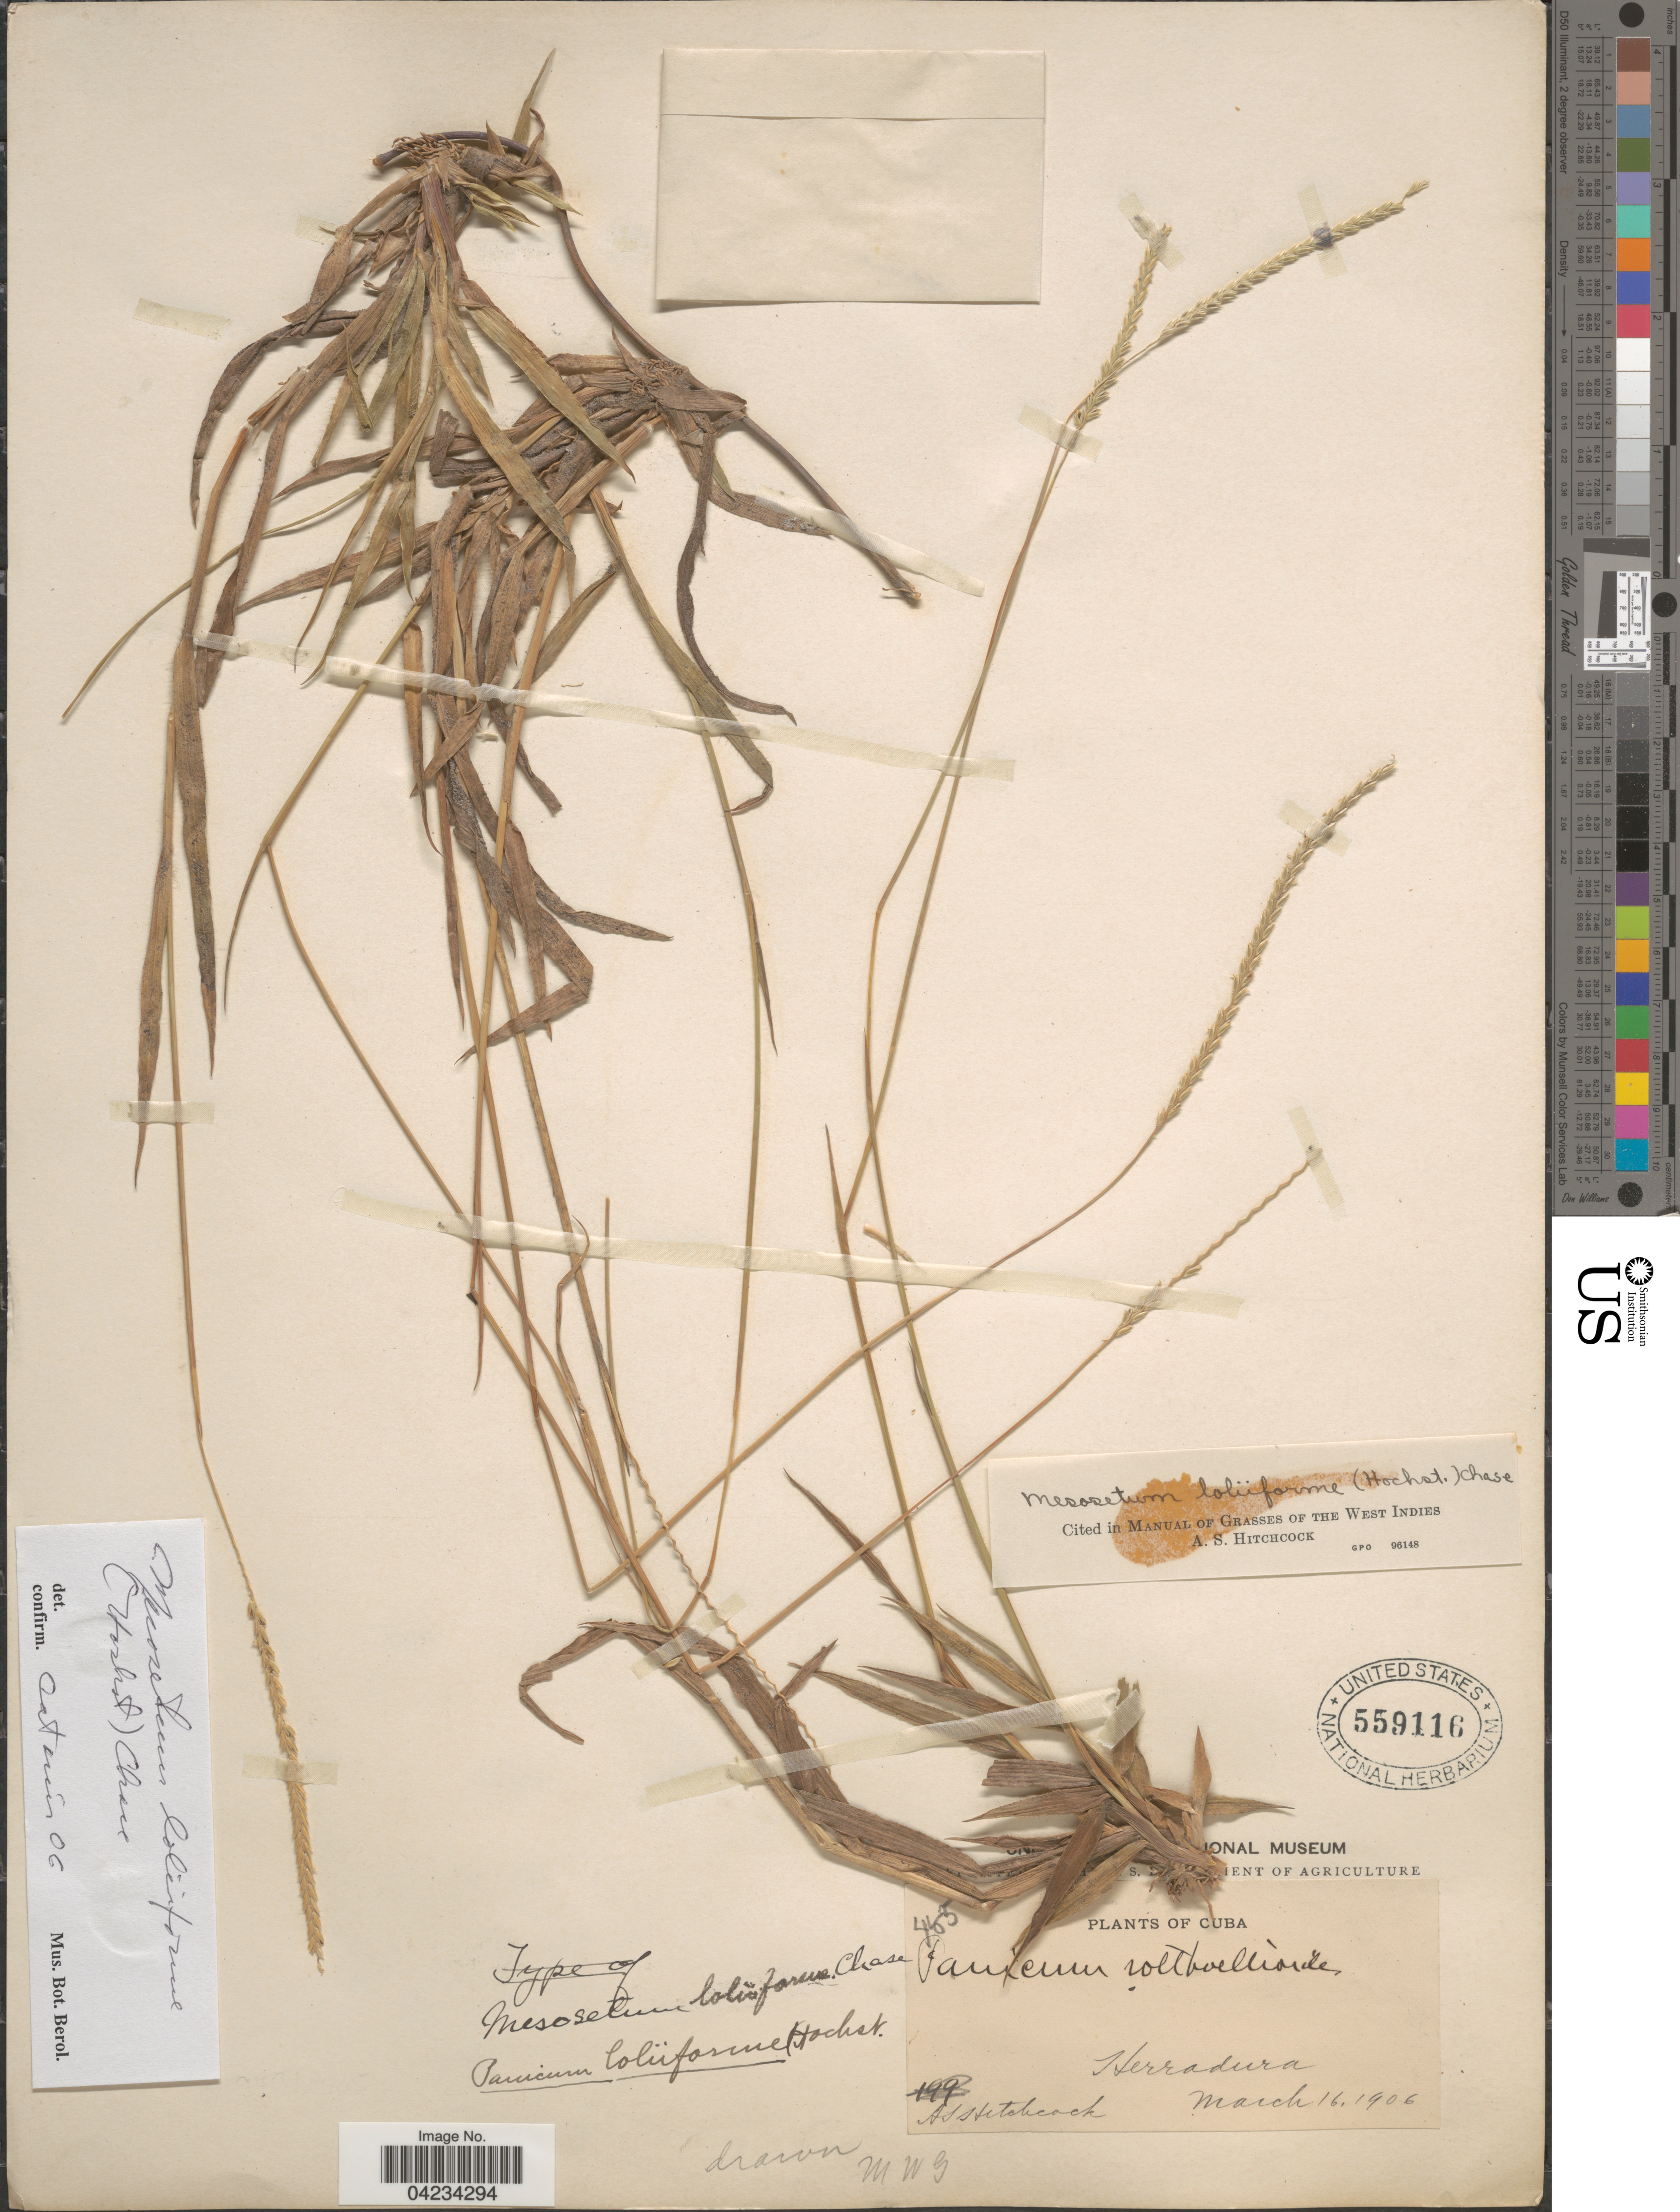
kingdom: Plantae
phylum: Tracheophyta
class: Liliopsida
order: Poales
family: Poaceae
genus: Mesosetum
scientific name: Mesosetum loliiforme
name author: (Hochst. ex Steud.) Chase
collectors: A. S. Hitchcock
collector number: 485*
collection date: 1906-03-16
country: Cuba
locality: Herradura.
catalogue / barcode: US 559116